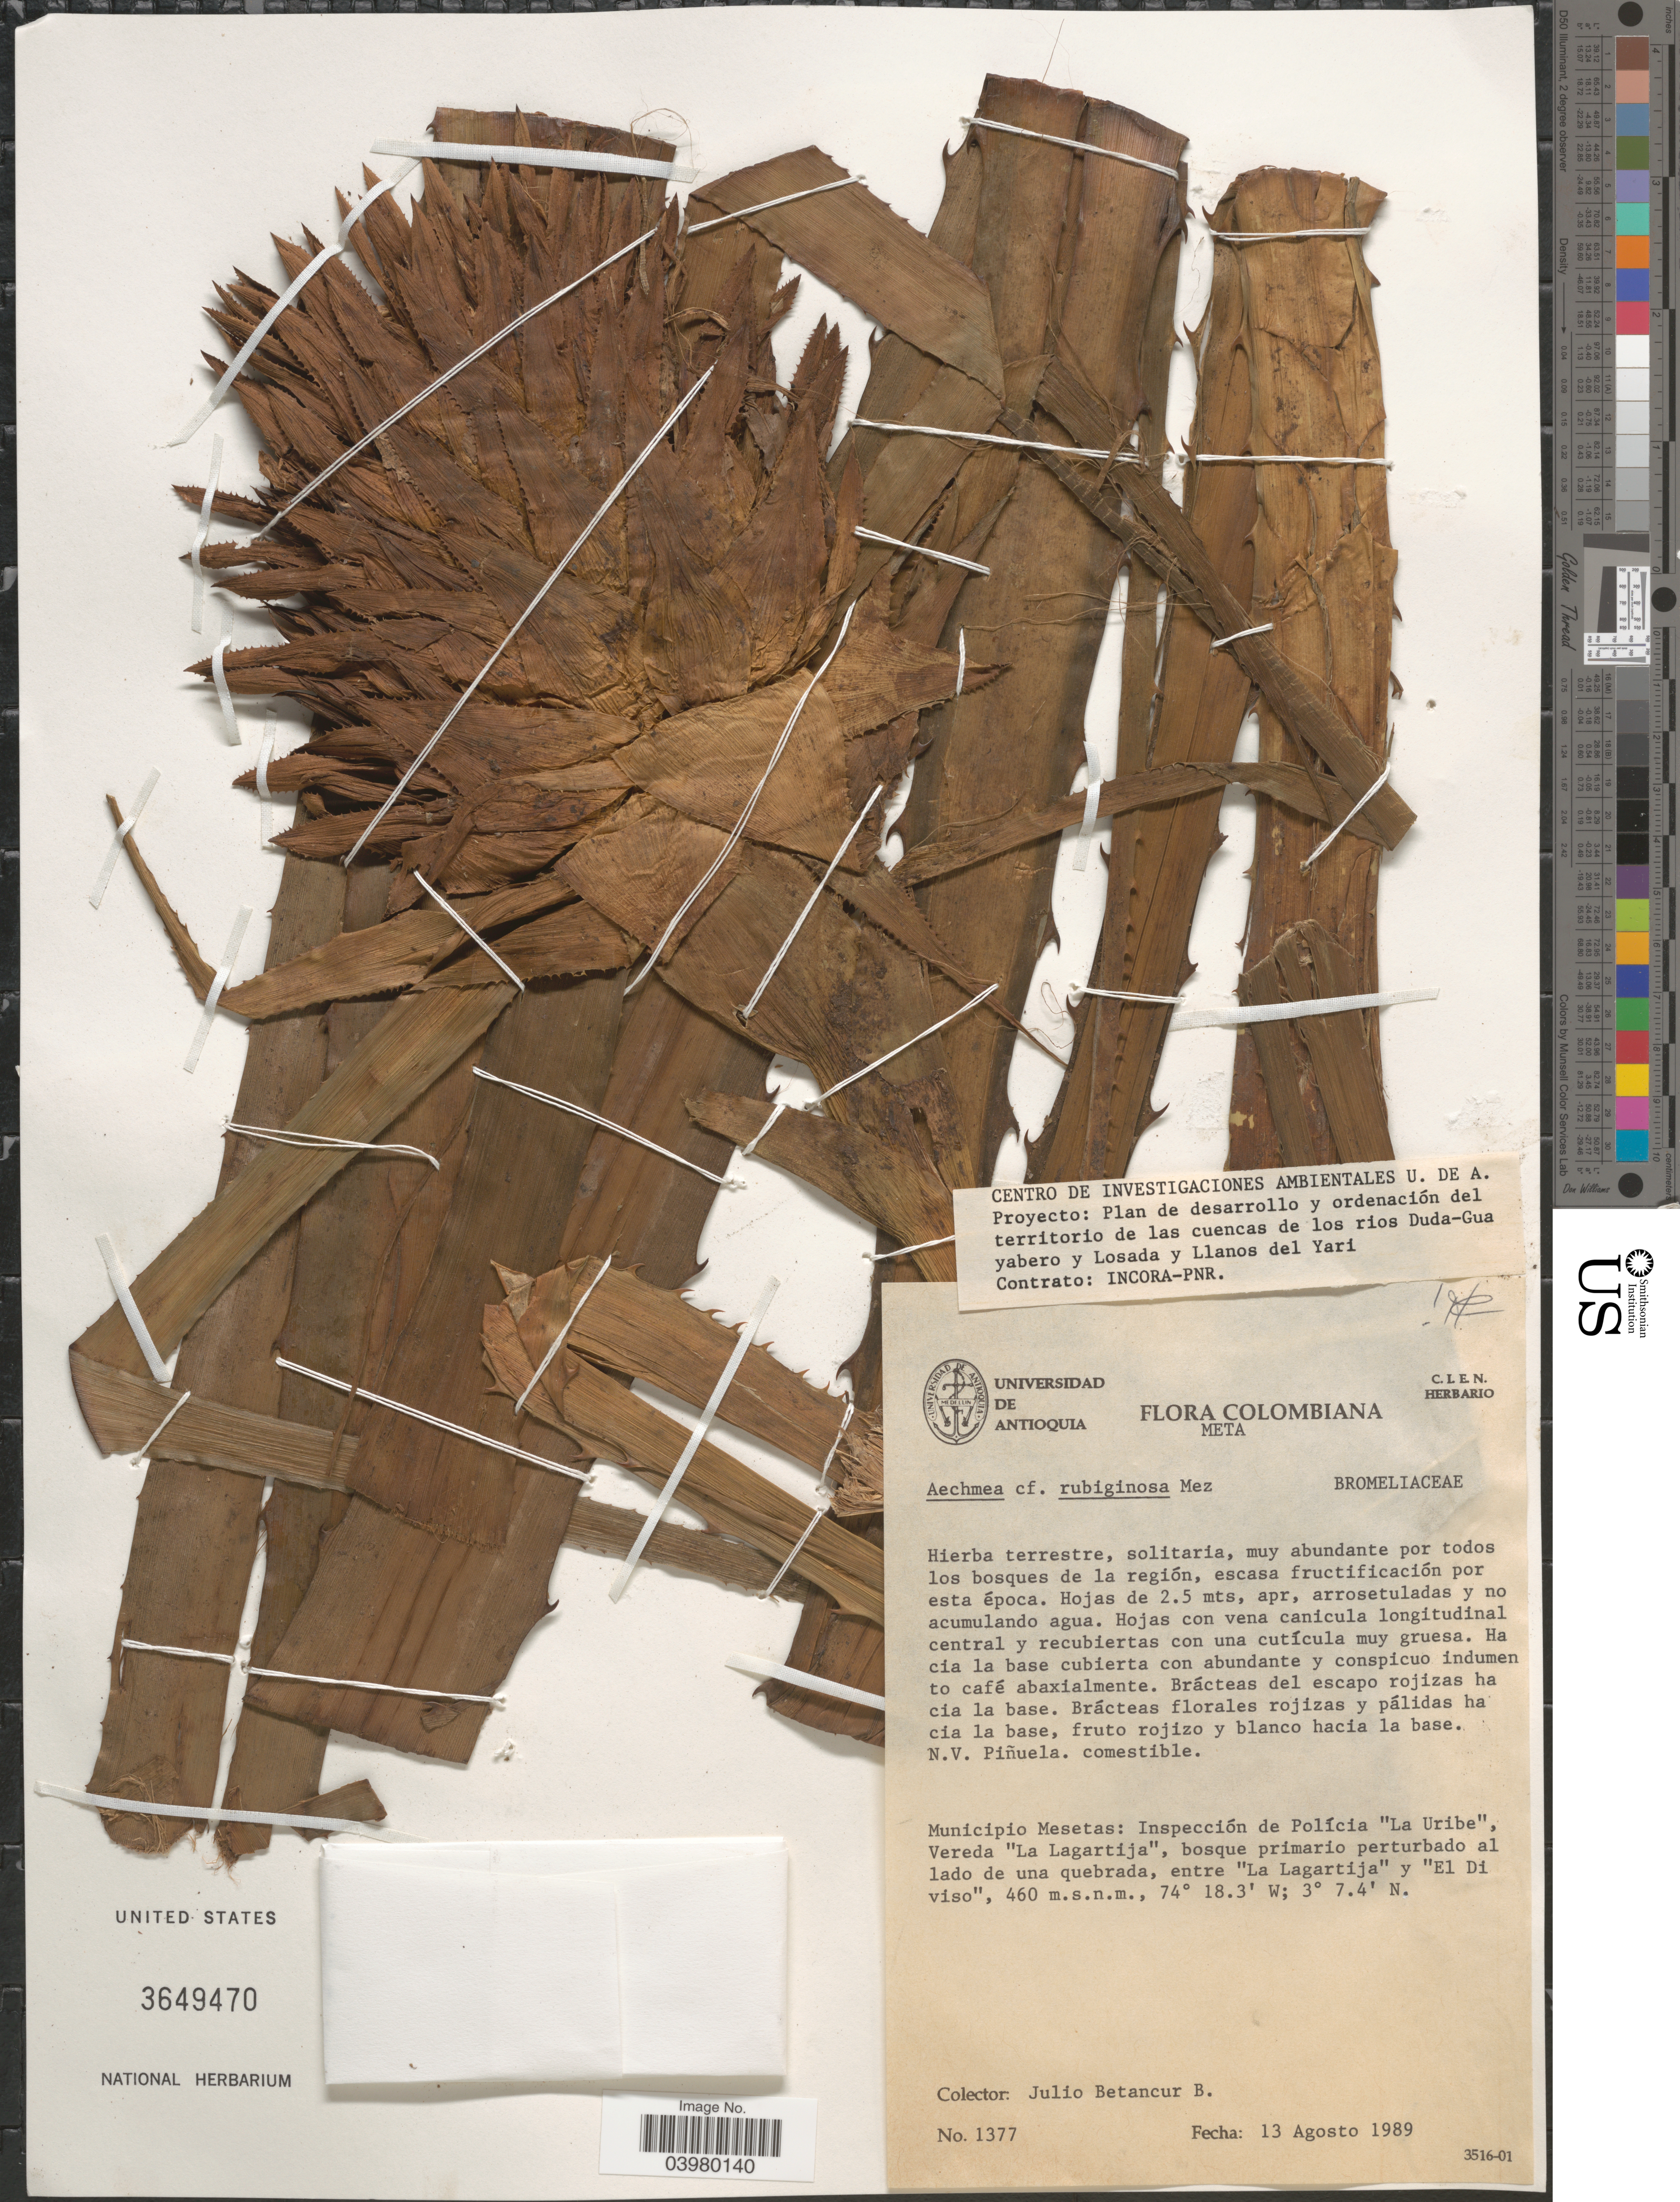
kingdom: Plantae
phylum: Tracheophyta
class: Liliopsida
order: Poales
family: Bromeliaceae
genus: Aechmea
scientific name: Aechmea rubiginosa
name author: Mez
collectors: J. Betancur-B.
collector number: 1377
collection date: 1989-08-13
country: Colombia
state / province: Meta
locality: Municipio Mesetas: Inspección de Polícia "La Uribe", Vereda "La Lagartija", bosque primario perturbado al lado de una quebrada, entre "La Lagartija"y "El Diviso".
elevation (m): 460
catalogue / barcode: US 3649470